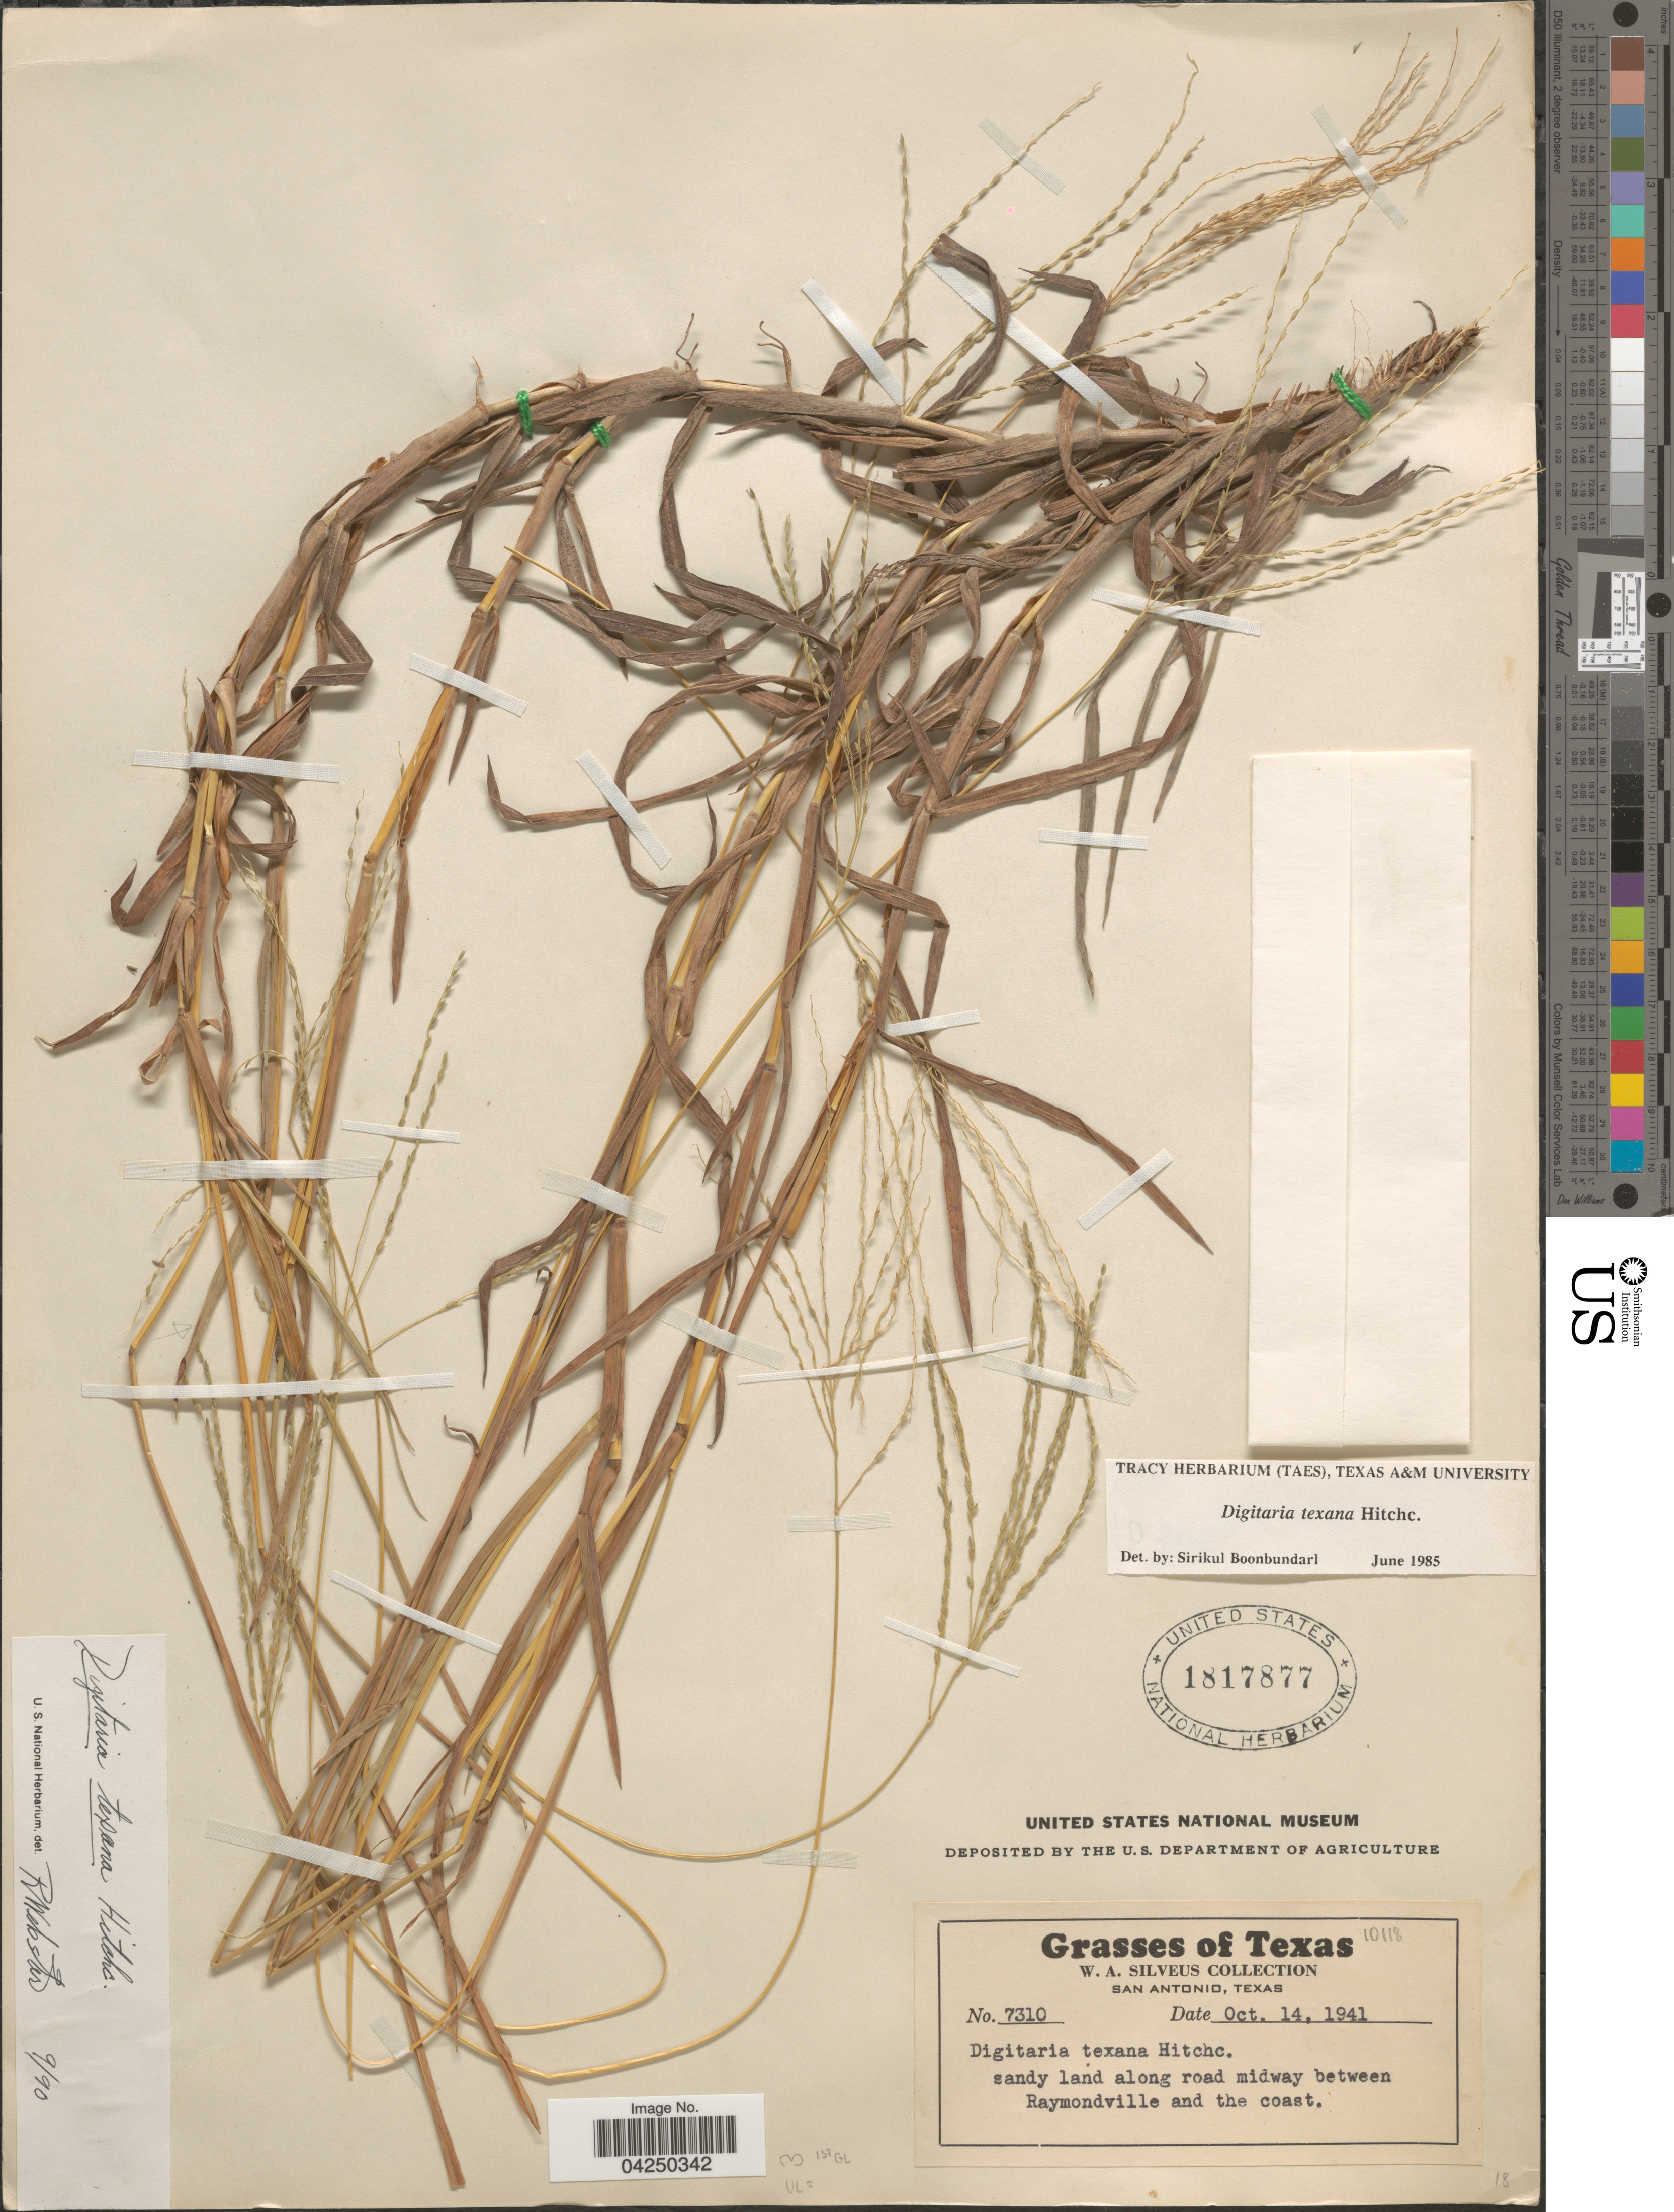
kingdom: Plantae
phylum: Tracheophyta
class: Liliopsida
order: Poales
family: Poaceae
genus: Digitaria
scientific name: Digitaria texana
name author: Hitchc.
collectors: W. Silveus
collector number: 7310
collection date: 1941-10-14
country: United States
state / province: Texas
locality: Sandy land along road midway between Raymondville and the coast.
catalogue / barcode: US 1817877